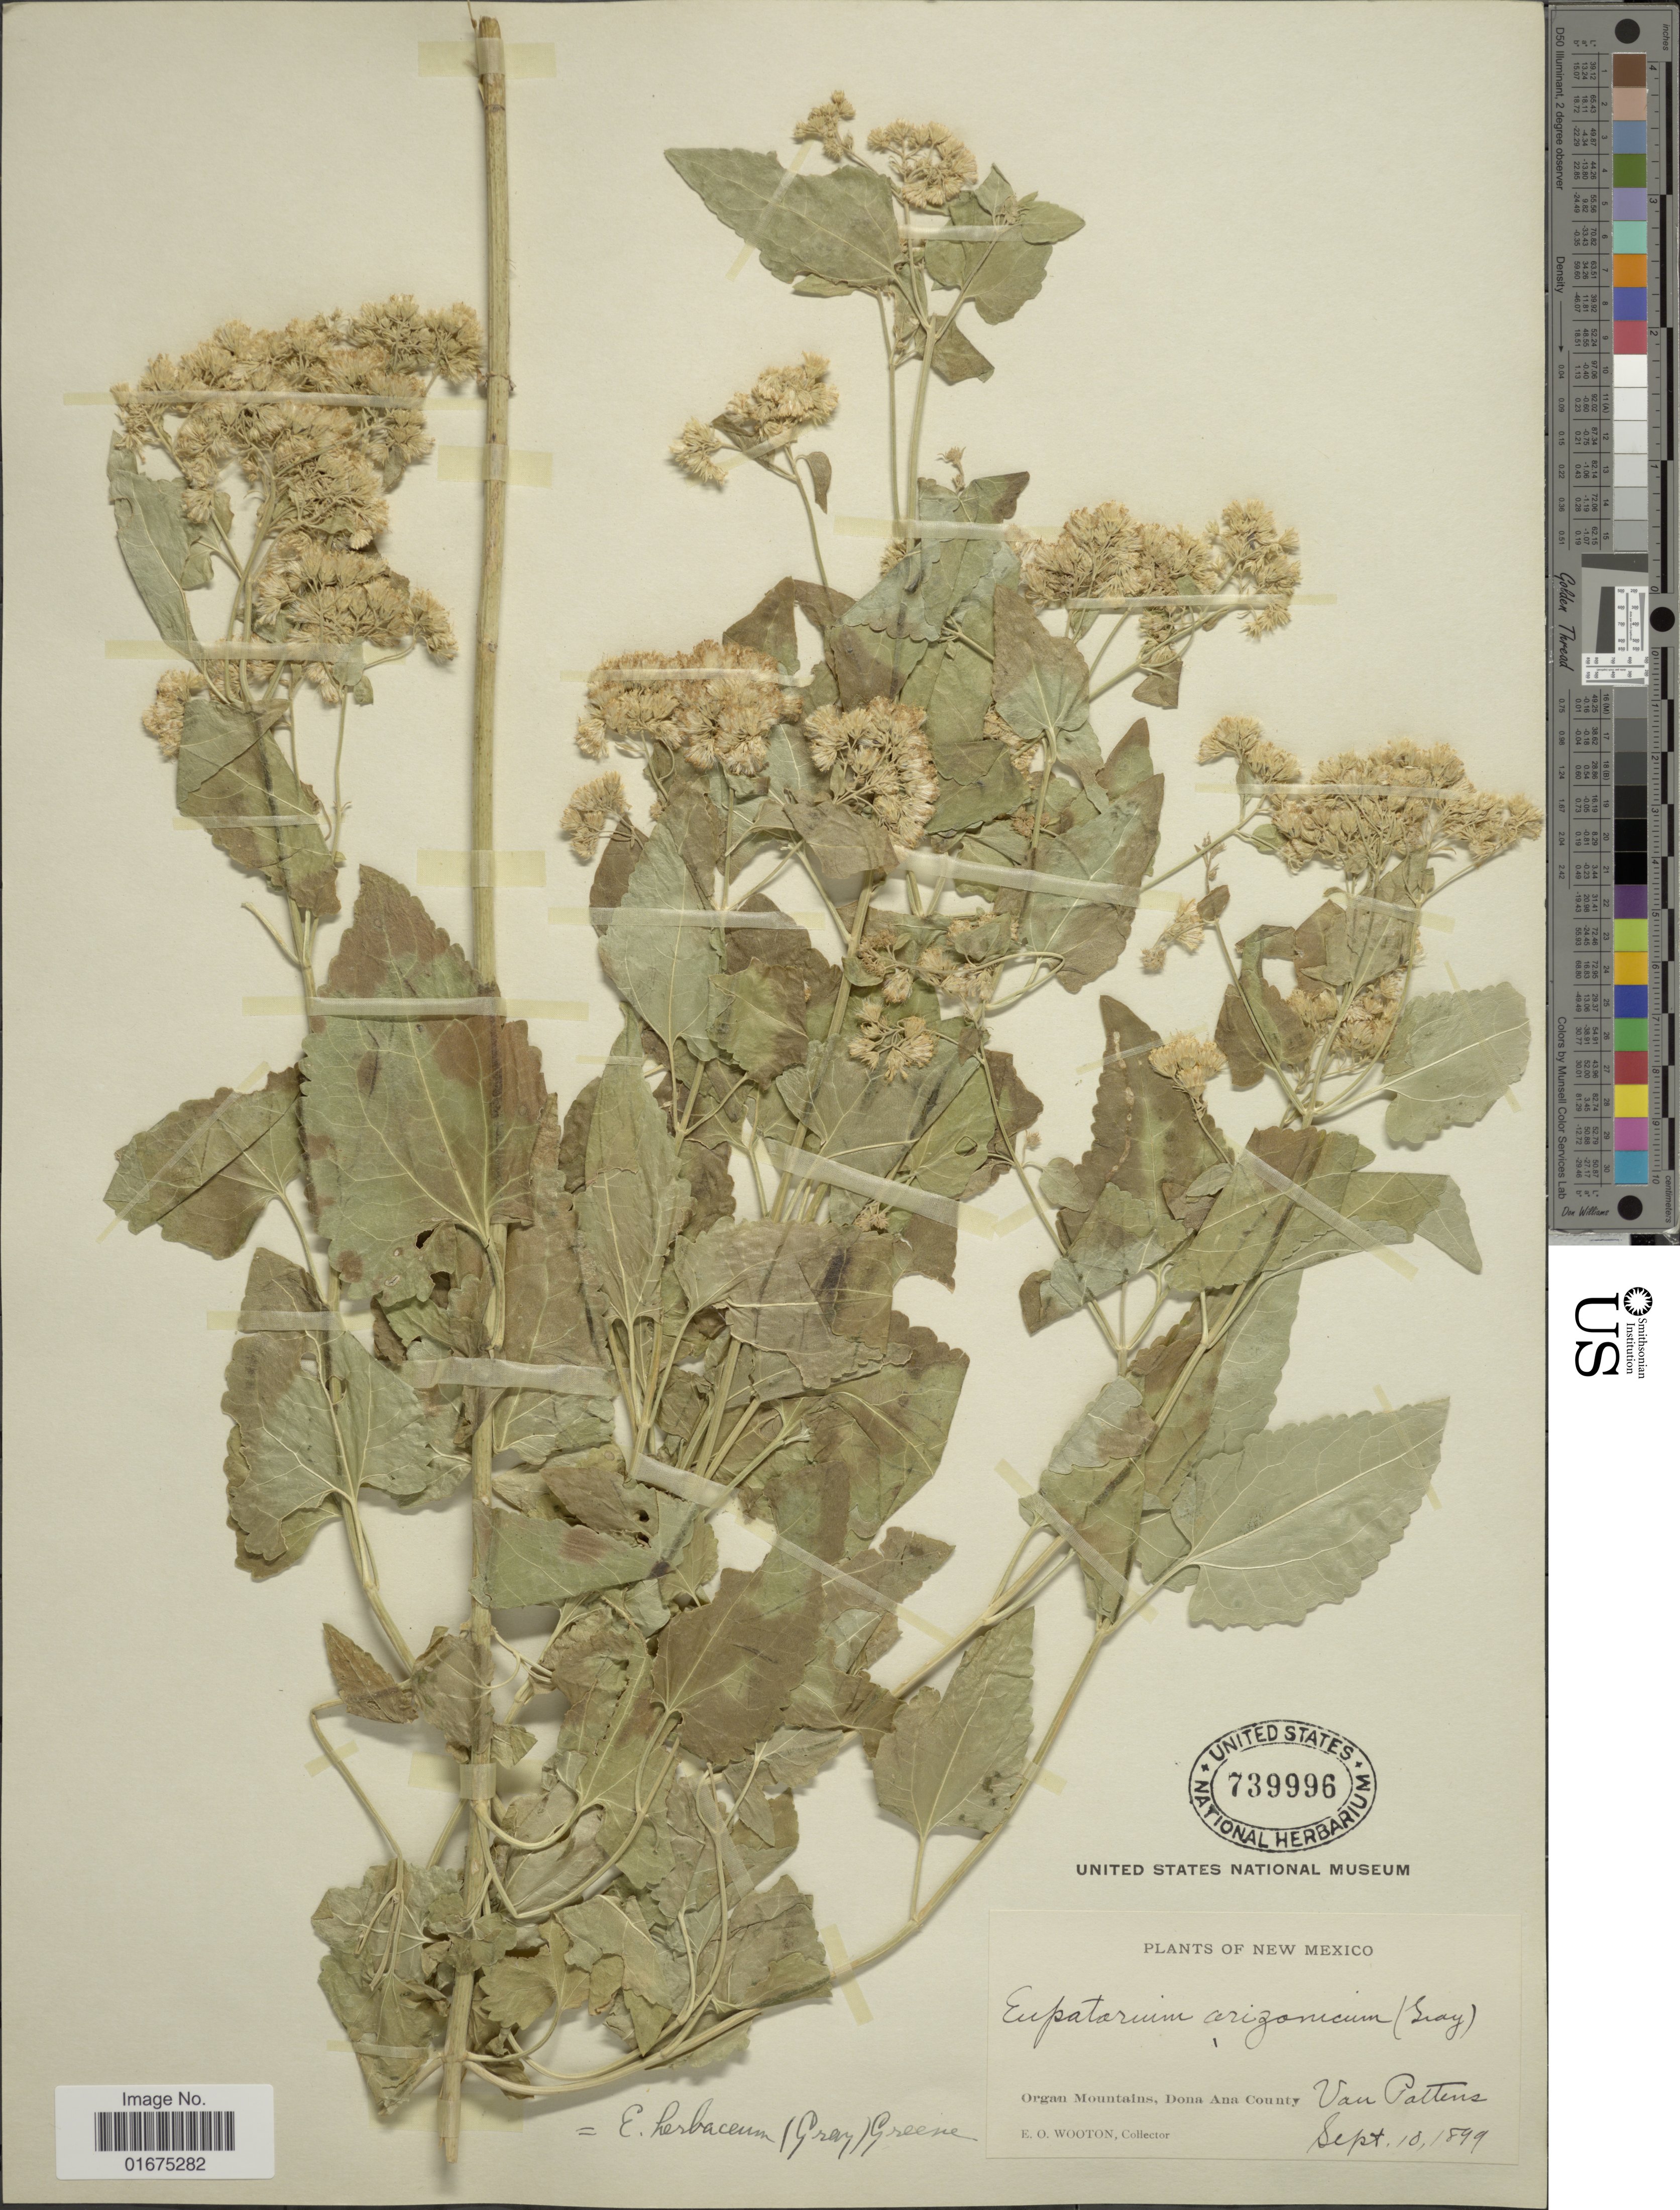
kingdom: Plantae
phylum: Tracheophyta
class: Magnoliopsida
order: Asterales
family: Asteraceae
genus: Ageratina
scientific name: Ageratina herbacea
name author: (A. Gray) R.M. King & H. Rob.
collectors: E. O. Wooton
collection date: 1899-09-18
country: United States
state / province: New Mexico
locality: Organ Mountains, Dona Ana County, Van Pattens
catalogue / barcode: US 739996